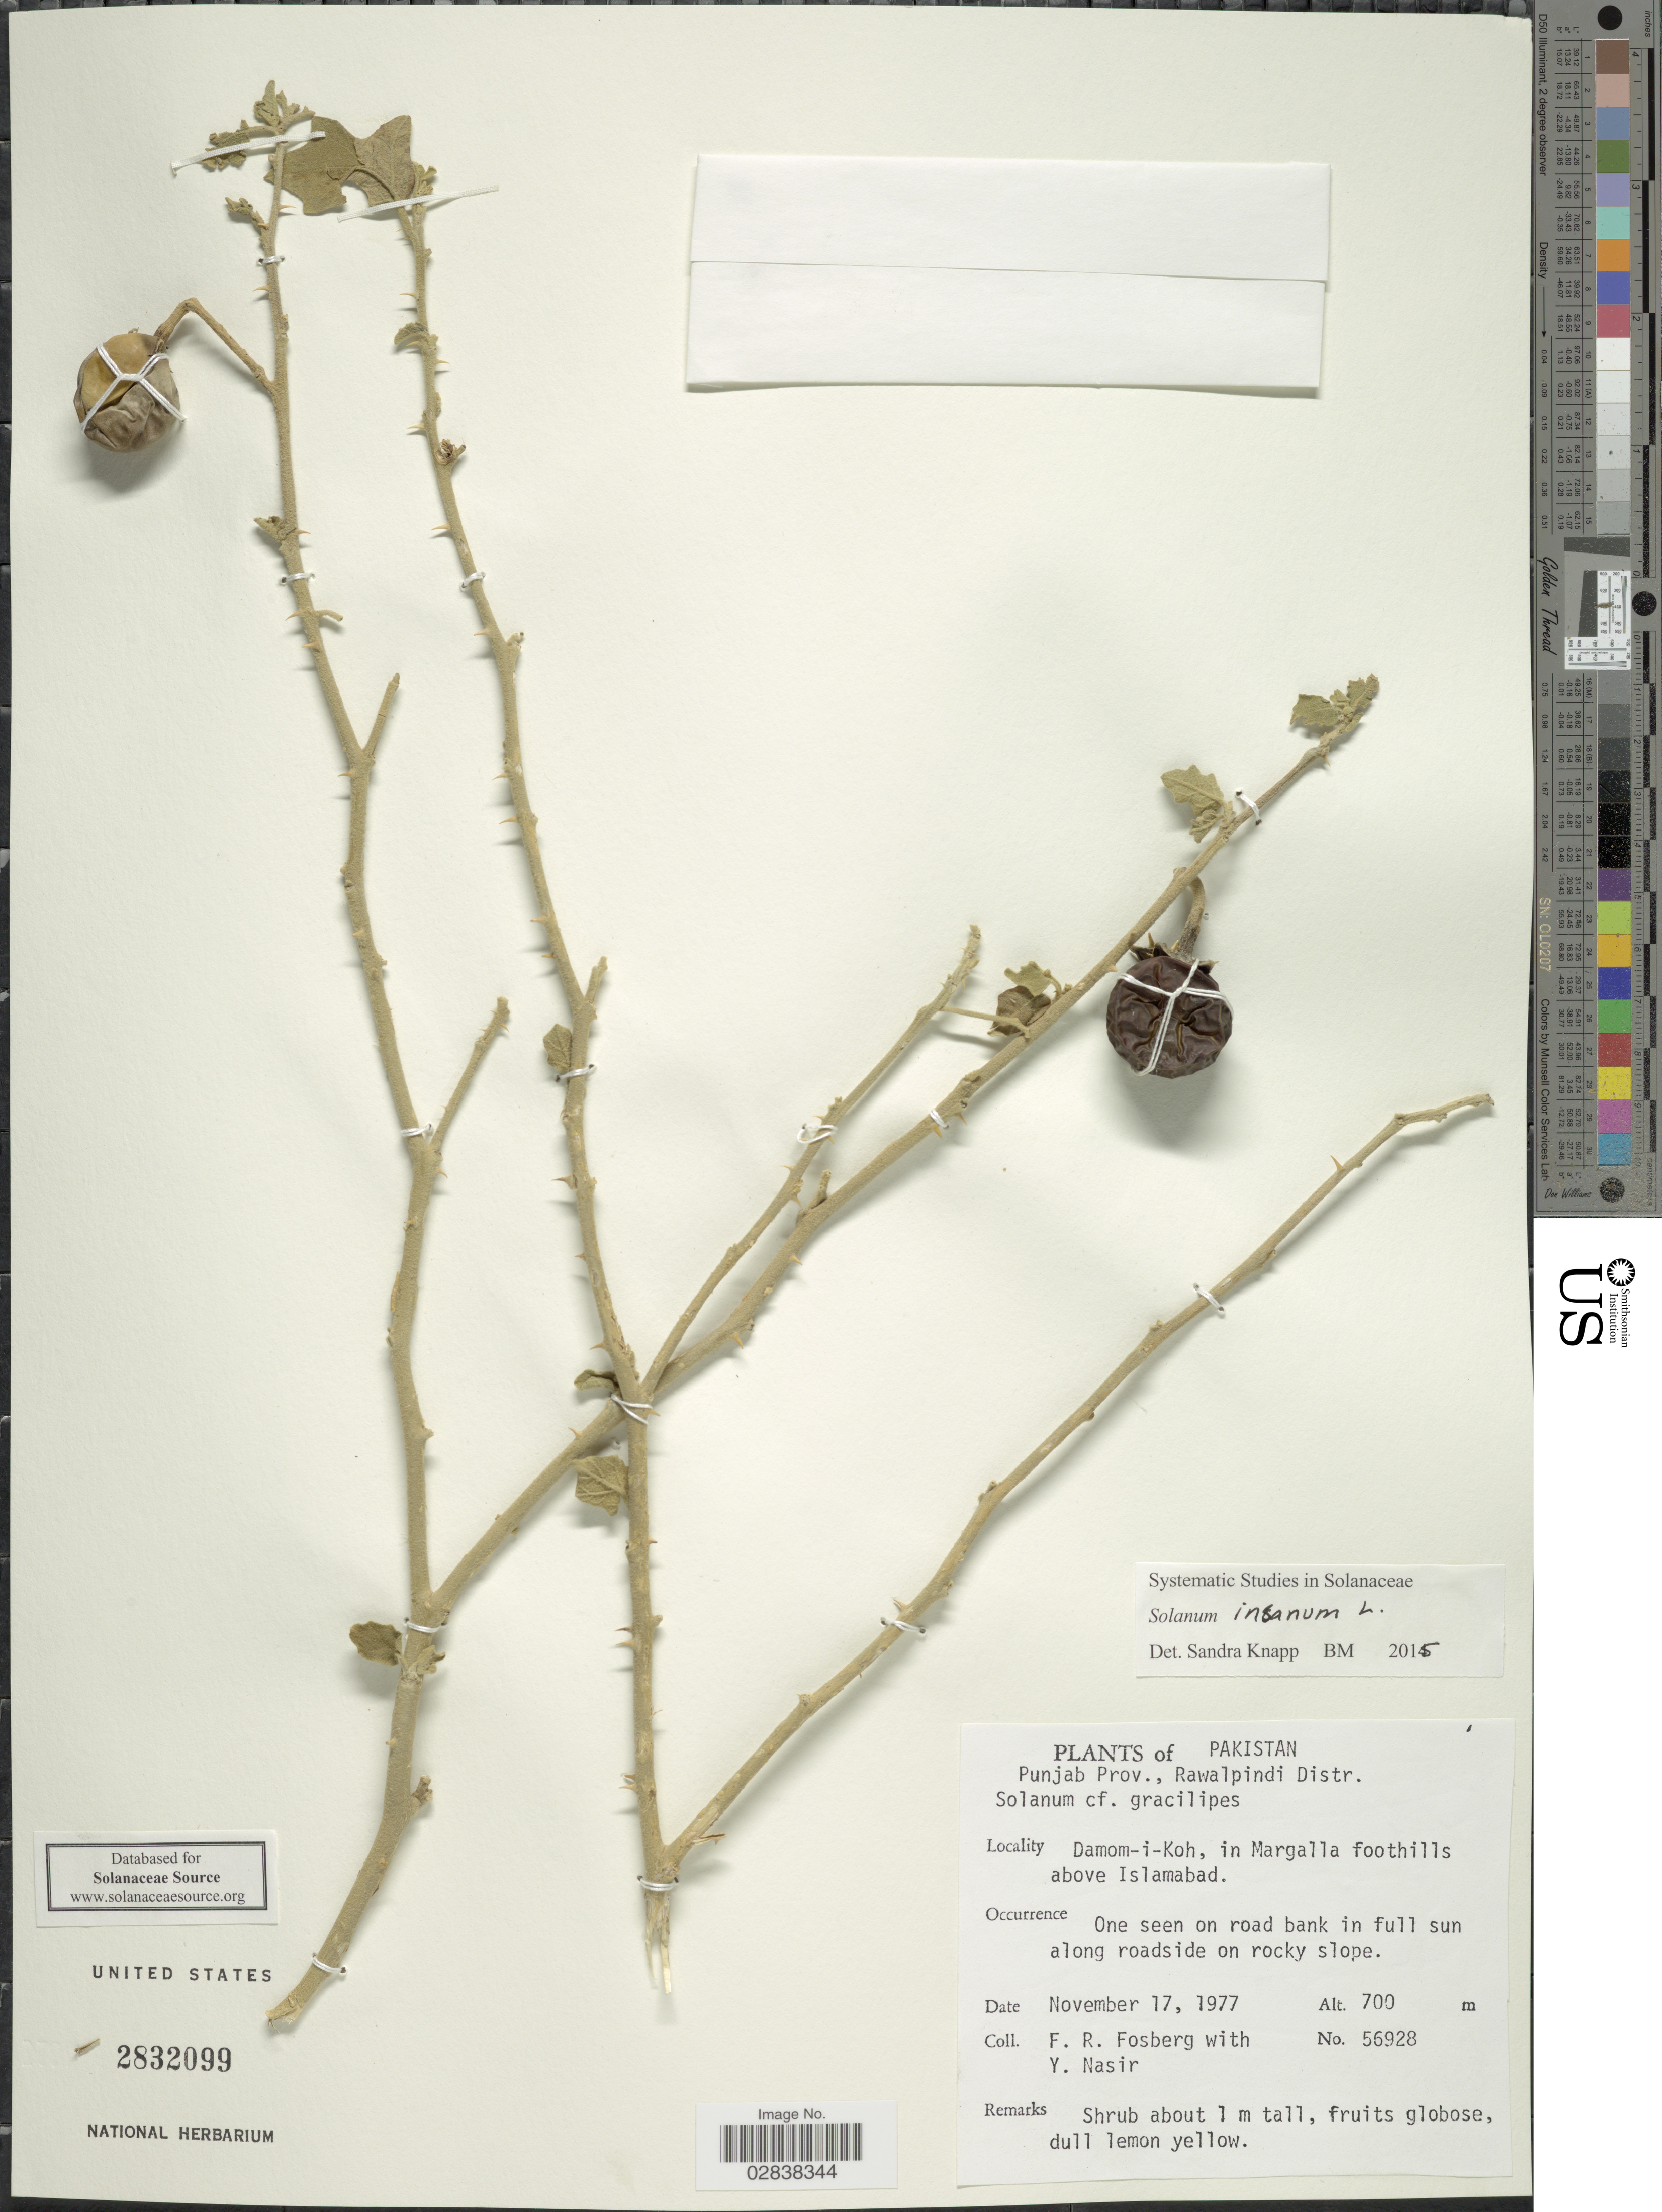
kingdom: Plantae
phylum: Tracheophyta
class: Magnoliopsida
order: Solanales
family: Solanaceae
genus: Solanum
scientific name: Solanum incanum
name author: L.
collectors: F. R. Fosberg & Y. Nasir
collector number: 56928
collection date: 1977-11-17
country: Pakistan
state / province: Punjab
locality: Rawalpindi Distr., Damom-i-Koh, in Margalla foothills above Islamabad.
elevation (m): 700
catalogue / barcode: US 2832099